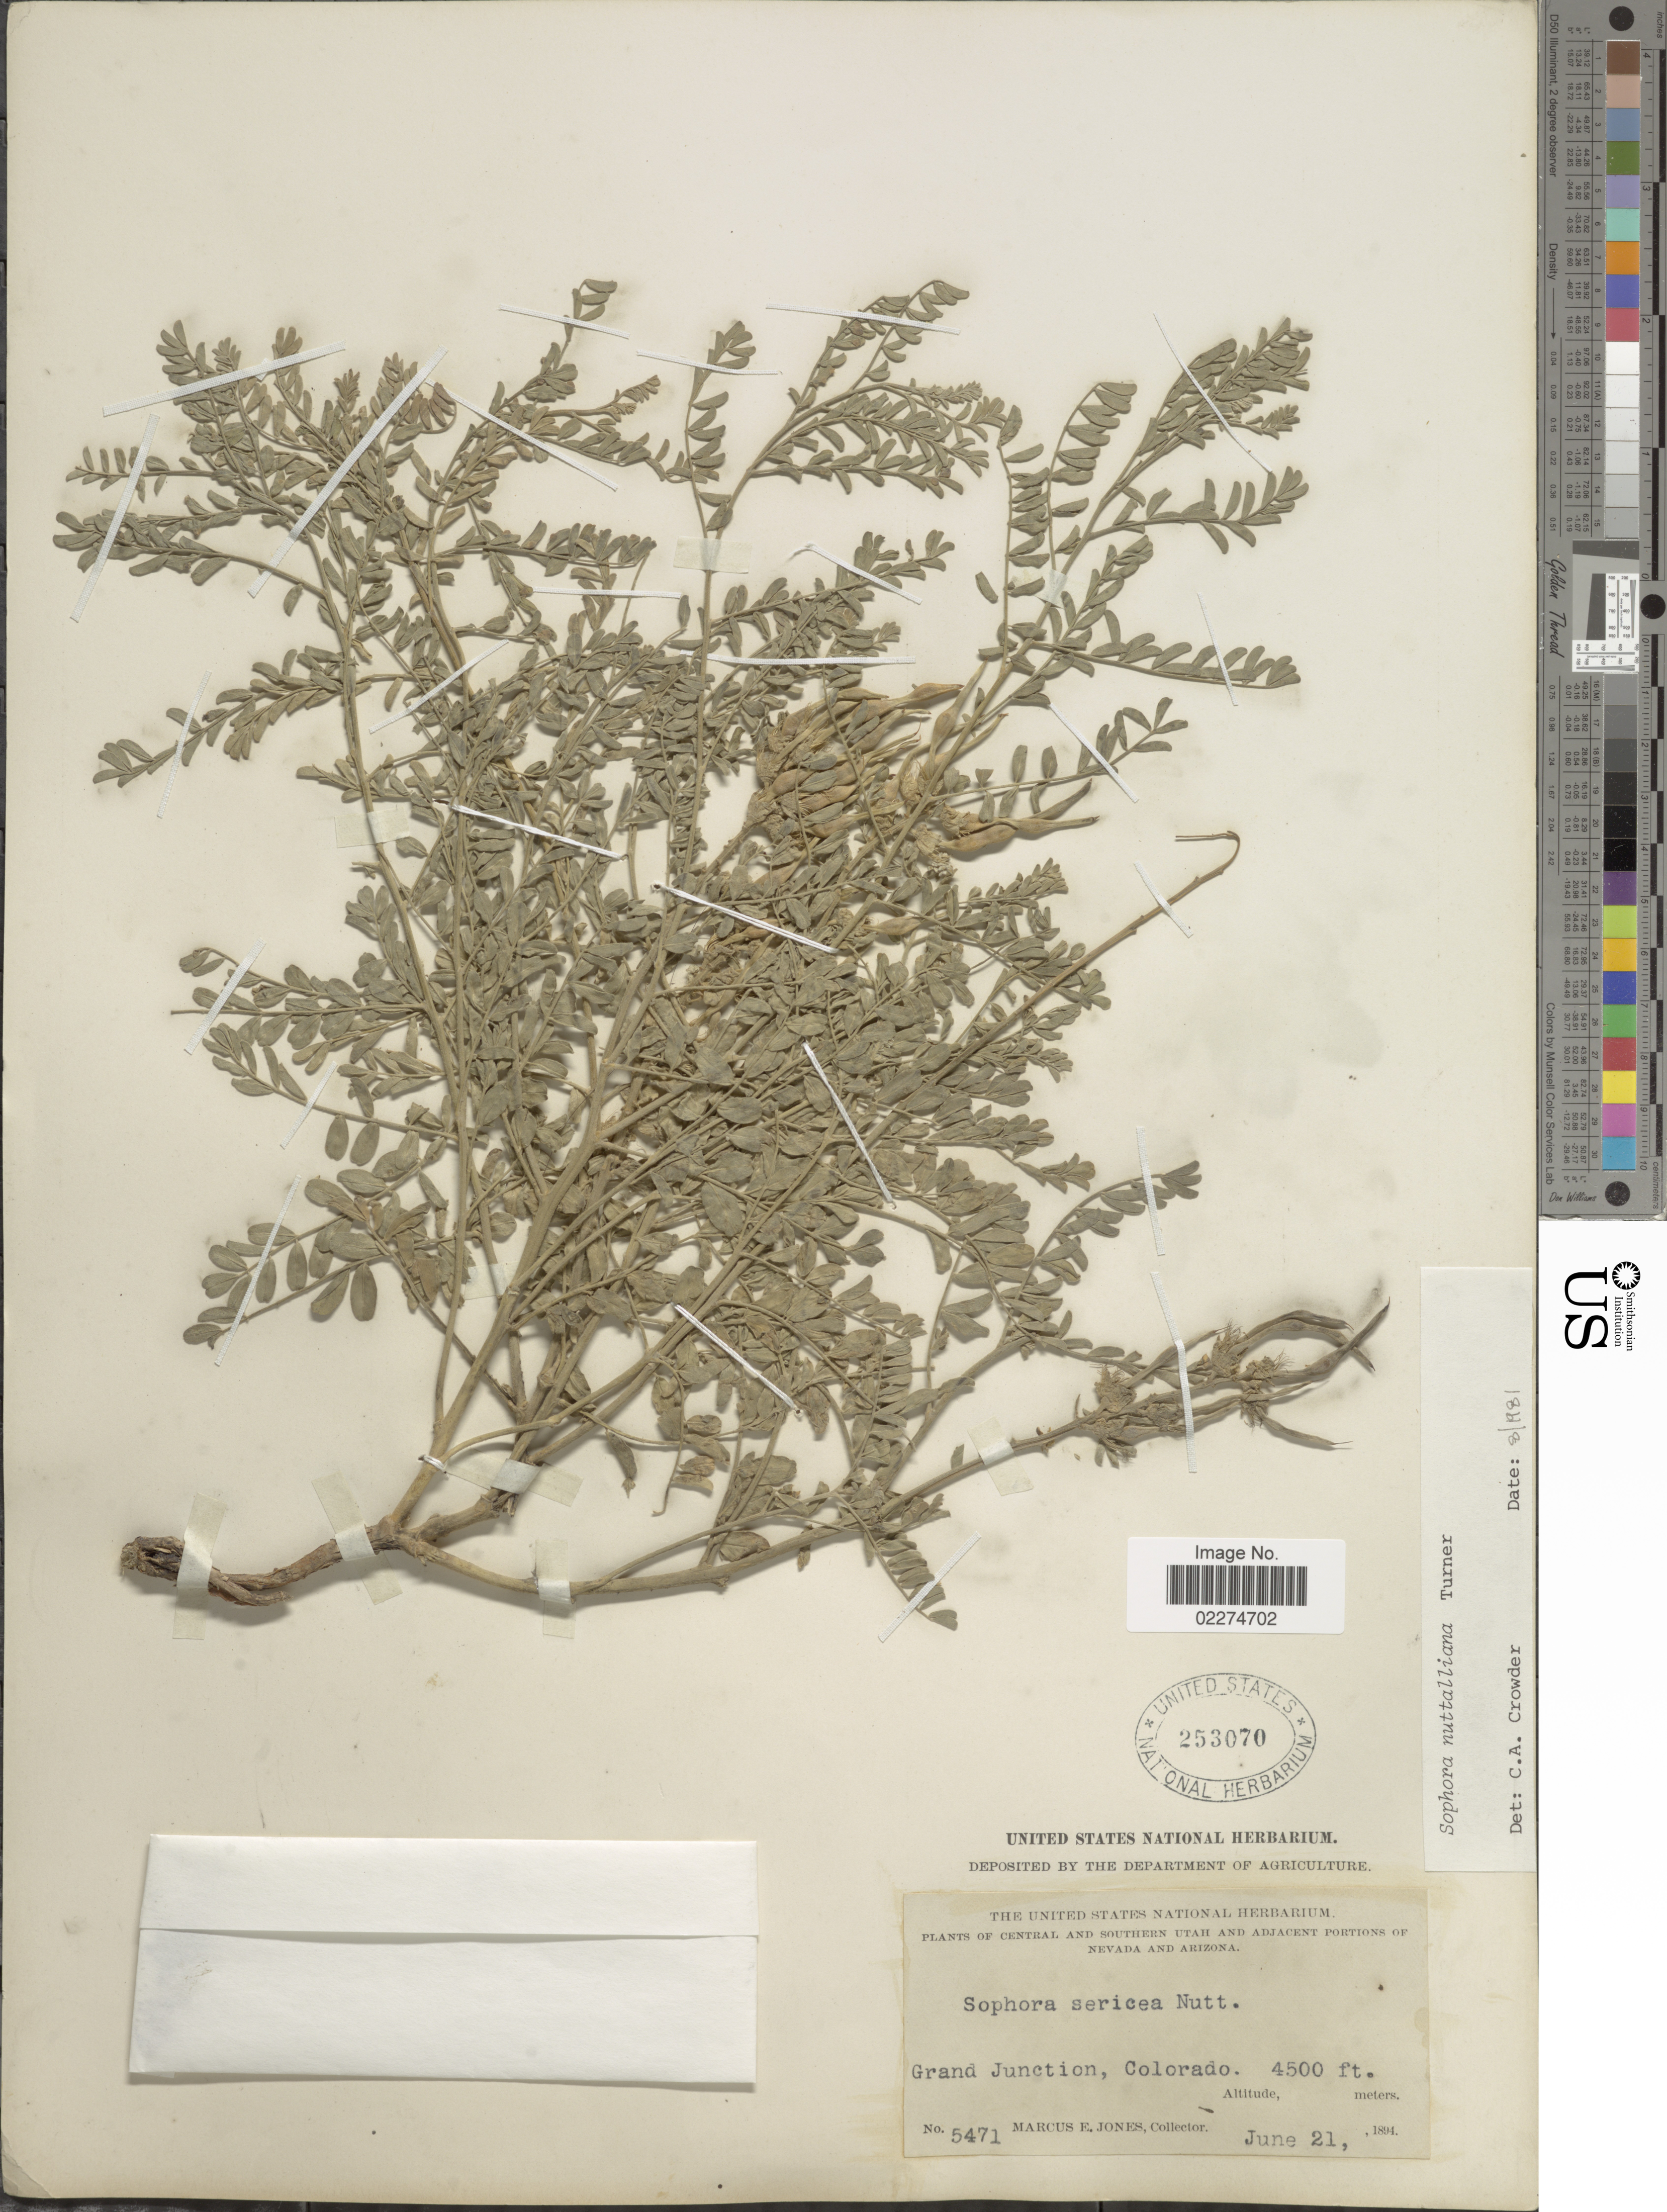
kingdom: Plantae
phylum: Tracheophyta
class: Magnoliopsida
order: Fabales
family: Fabaceae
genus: Sophora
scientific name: Sophora nuttalliana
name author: B.L. Turner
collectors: M. E. Jones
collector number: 5471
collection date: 1894-06-21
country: United States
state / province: Colorado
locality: Grand Junction, Colorado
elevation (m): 1372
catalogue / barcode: US 253070